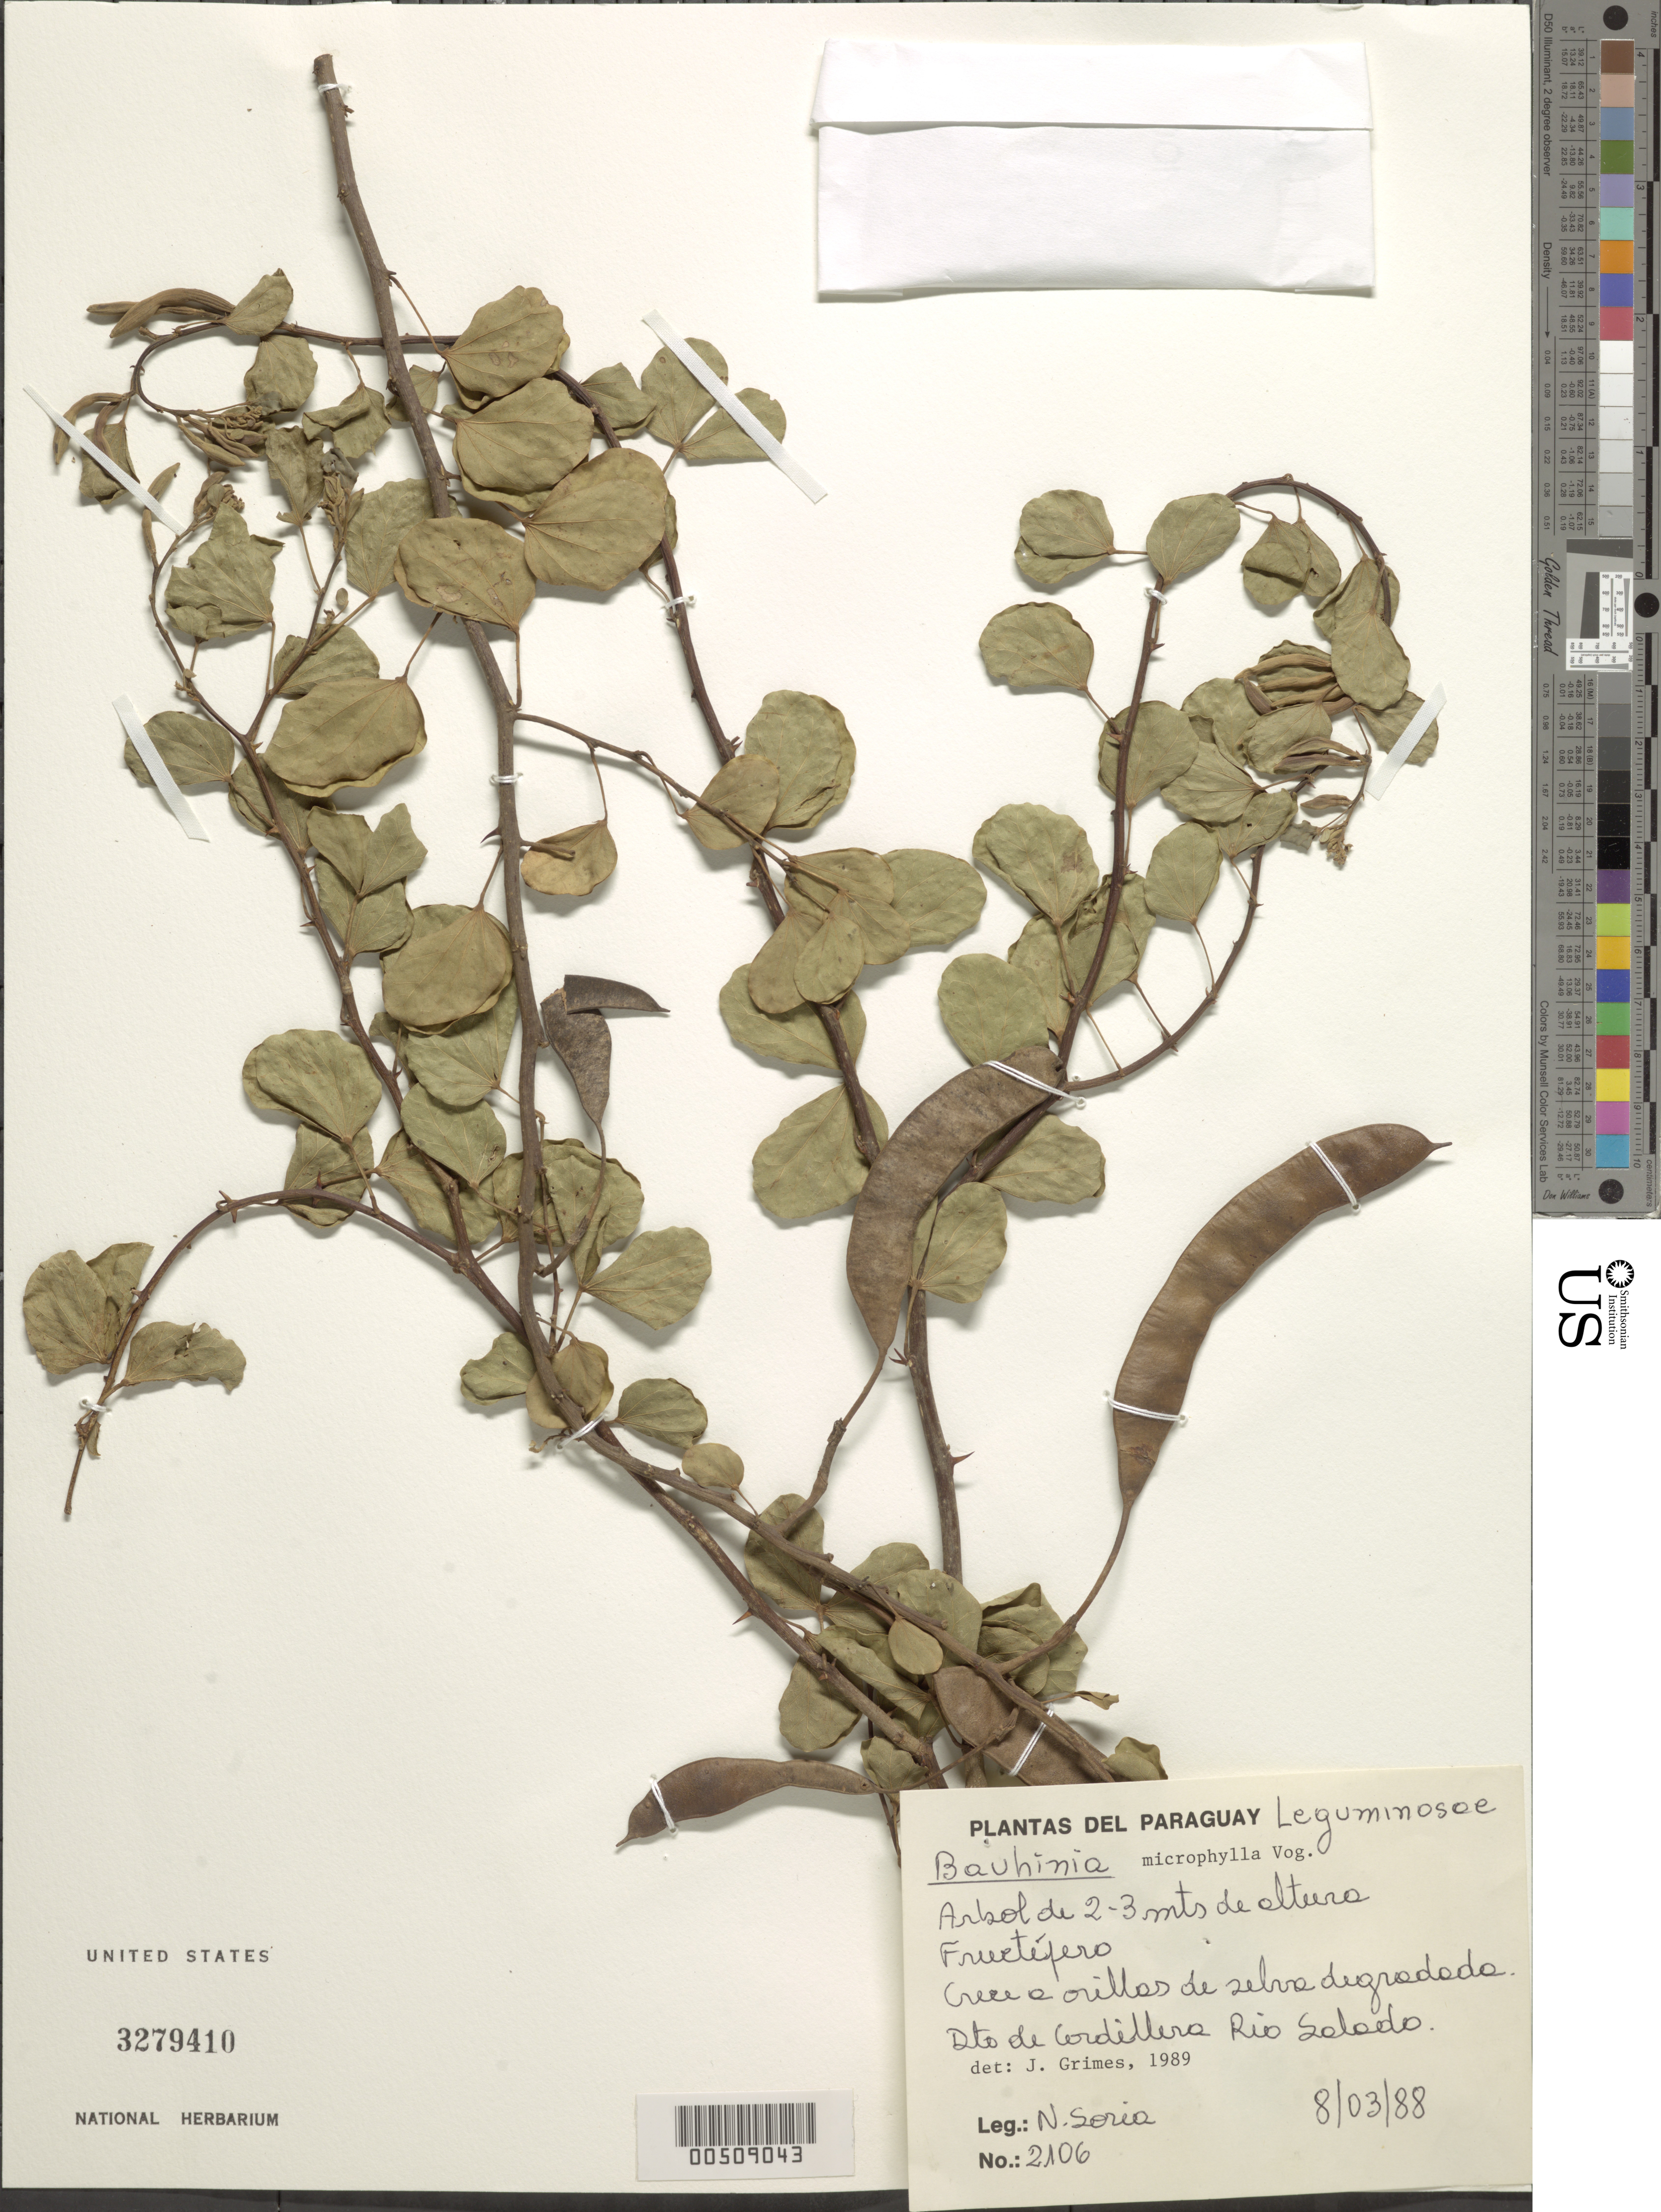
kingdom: Plantae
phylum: Tracheophyta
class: Magnoliopsida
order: Fabales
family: Fabaceae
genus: Bauhinia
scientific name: Bauhinia microphylla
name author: Vogel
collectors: N. Soria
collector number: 2106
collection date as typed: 08 Mar 1988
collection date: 1988-03-08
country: Paraguay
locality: Rio seledo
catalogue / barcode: US 3279410